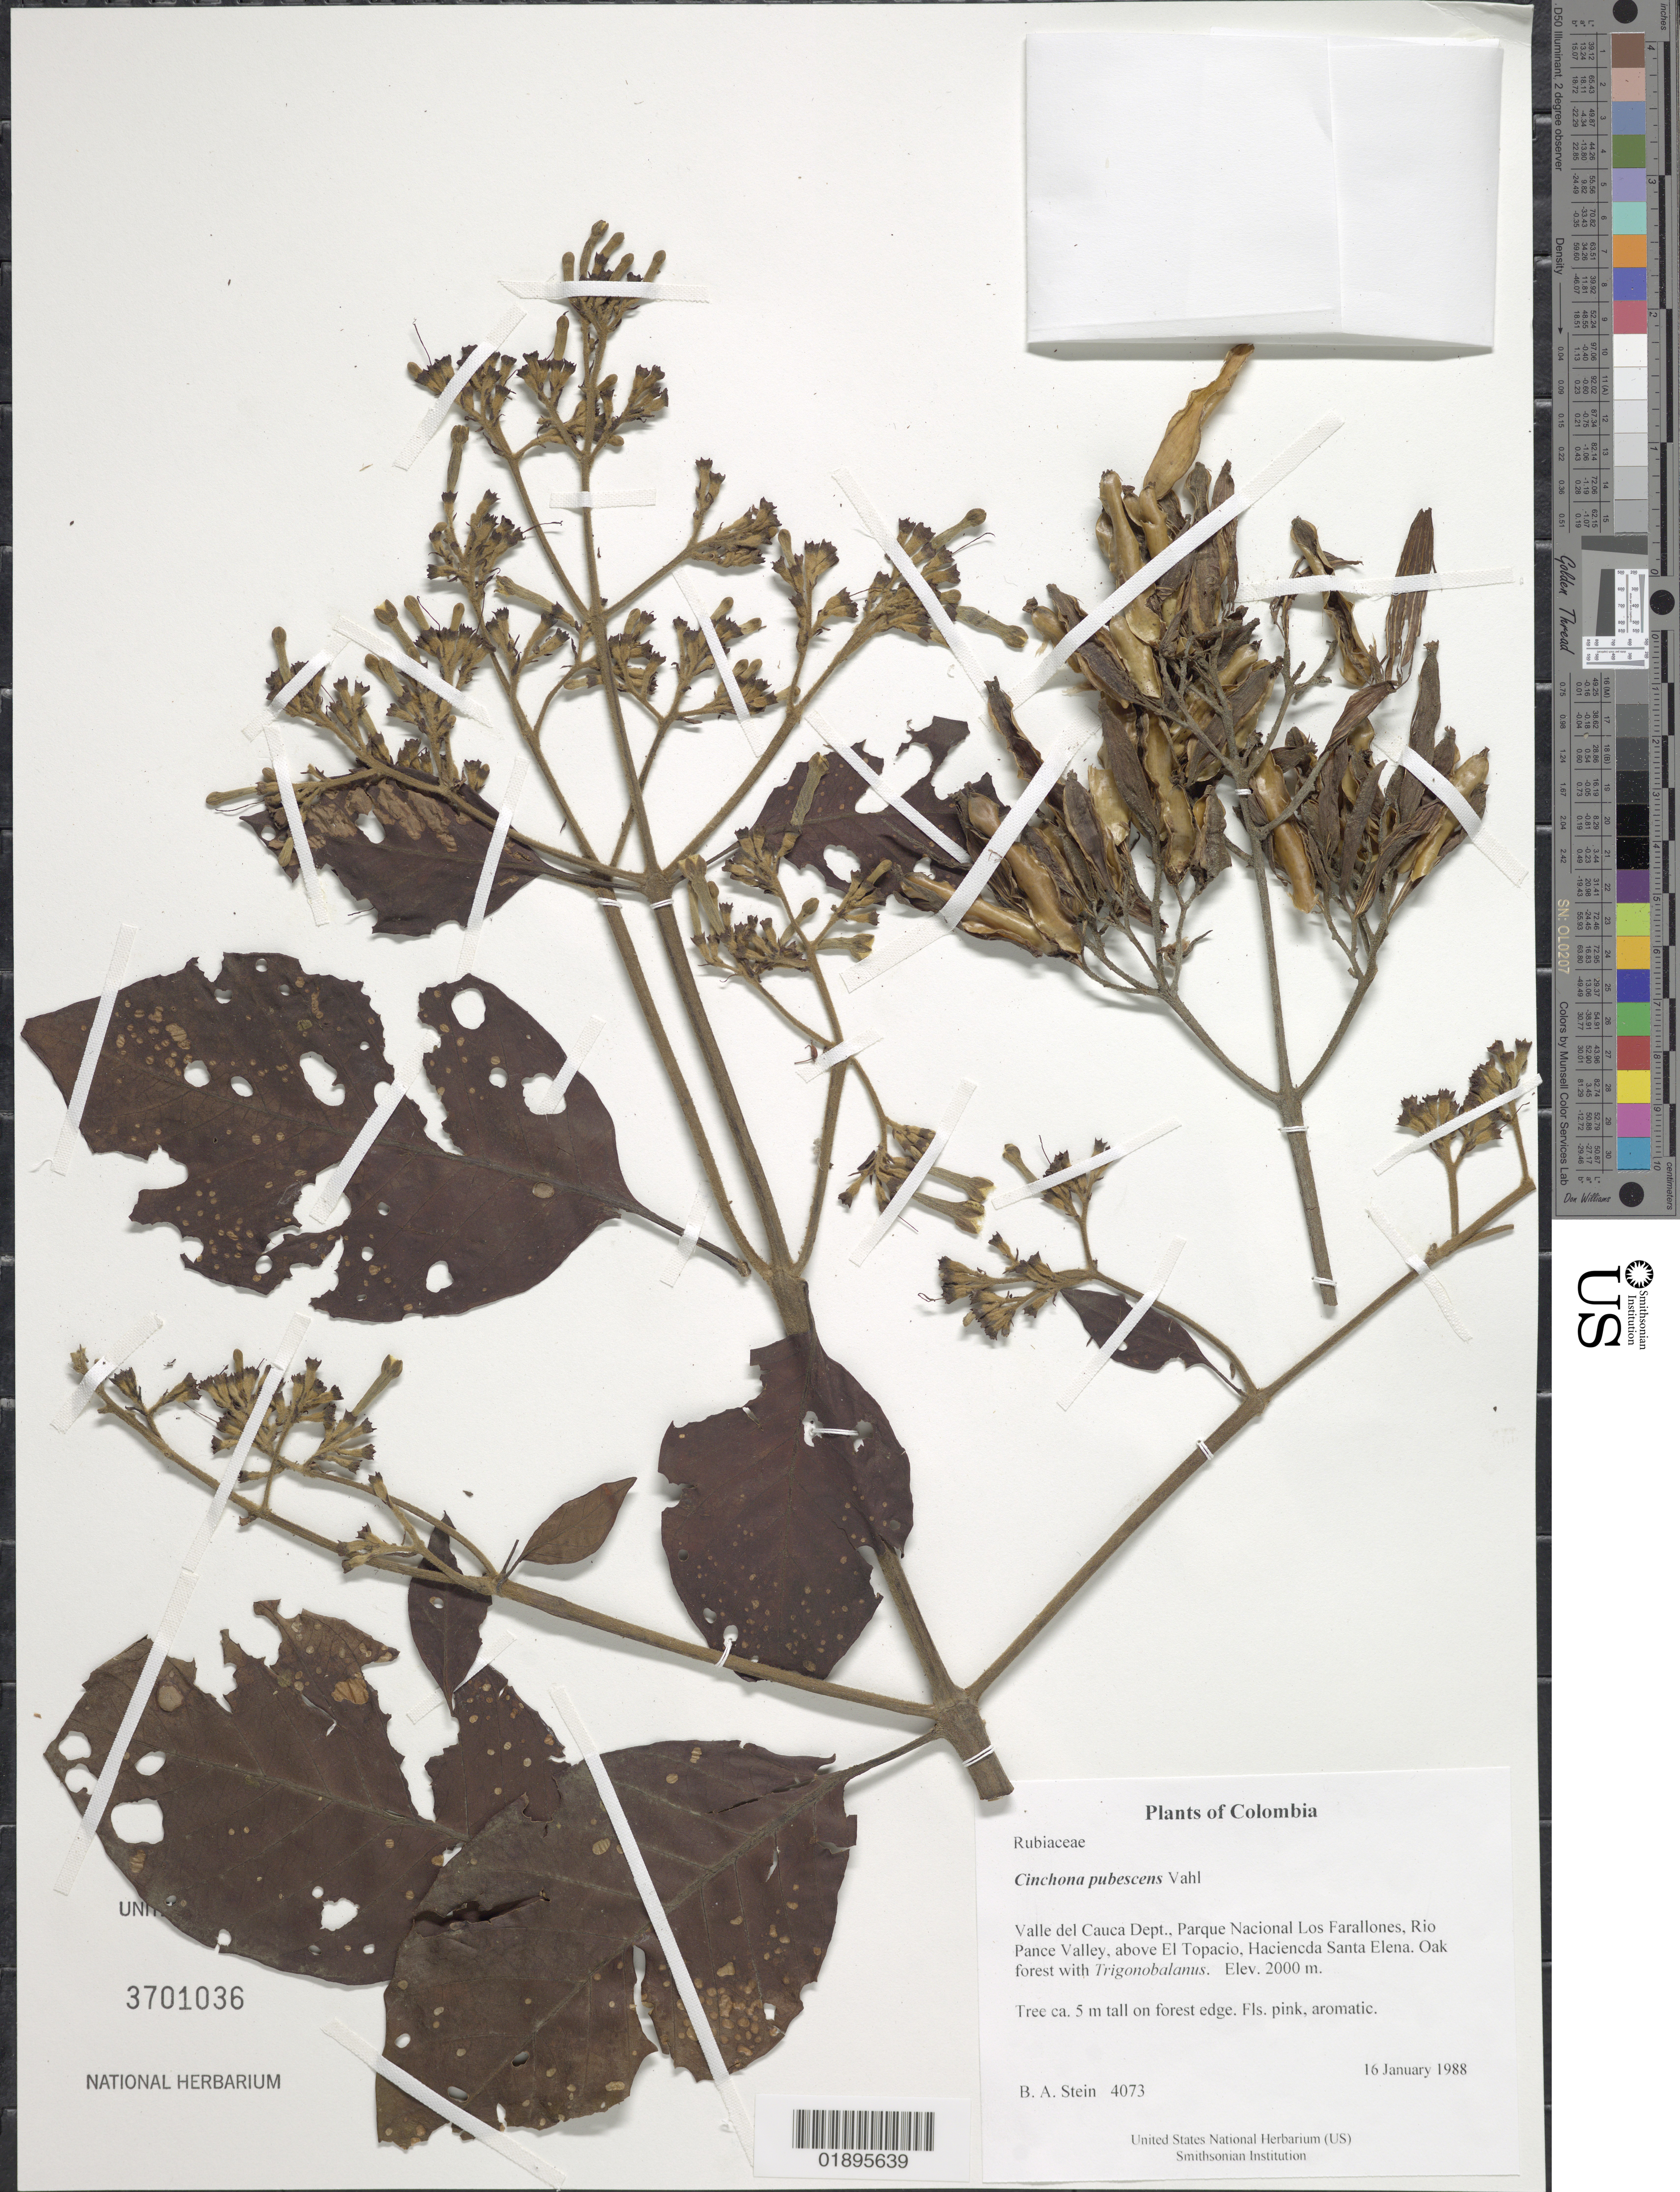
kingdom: Plantae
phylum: Tracheophyta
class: Magnoliopsida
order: Gentianales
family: Rubiaceae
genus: Cinchona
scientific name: Cinchona pubescens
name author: Vahl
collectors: B. A. Stein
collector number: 4073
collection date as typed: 16 January 1988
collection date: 1988-01-16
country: Colombia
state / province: Valle del Cauca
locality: Parque Nacional Los Farallones, Rio Pance Valley, above El Topacio, Haciencda Santa Elena.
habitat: Oak forest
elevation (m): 2000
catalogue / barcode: US 3701036